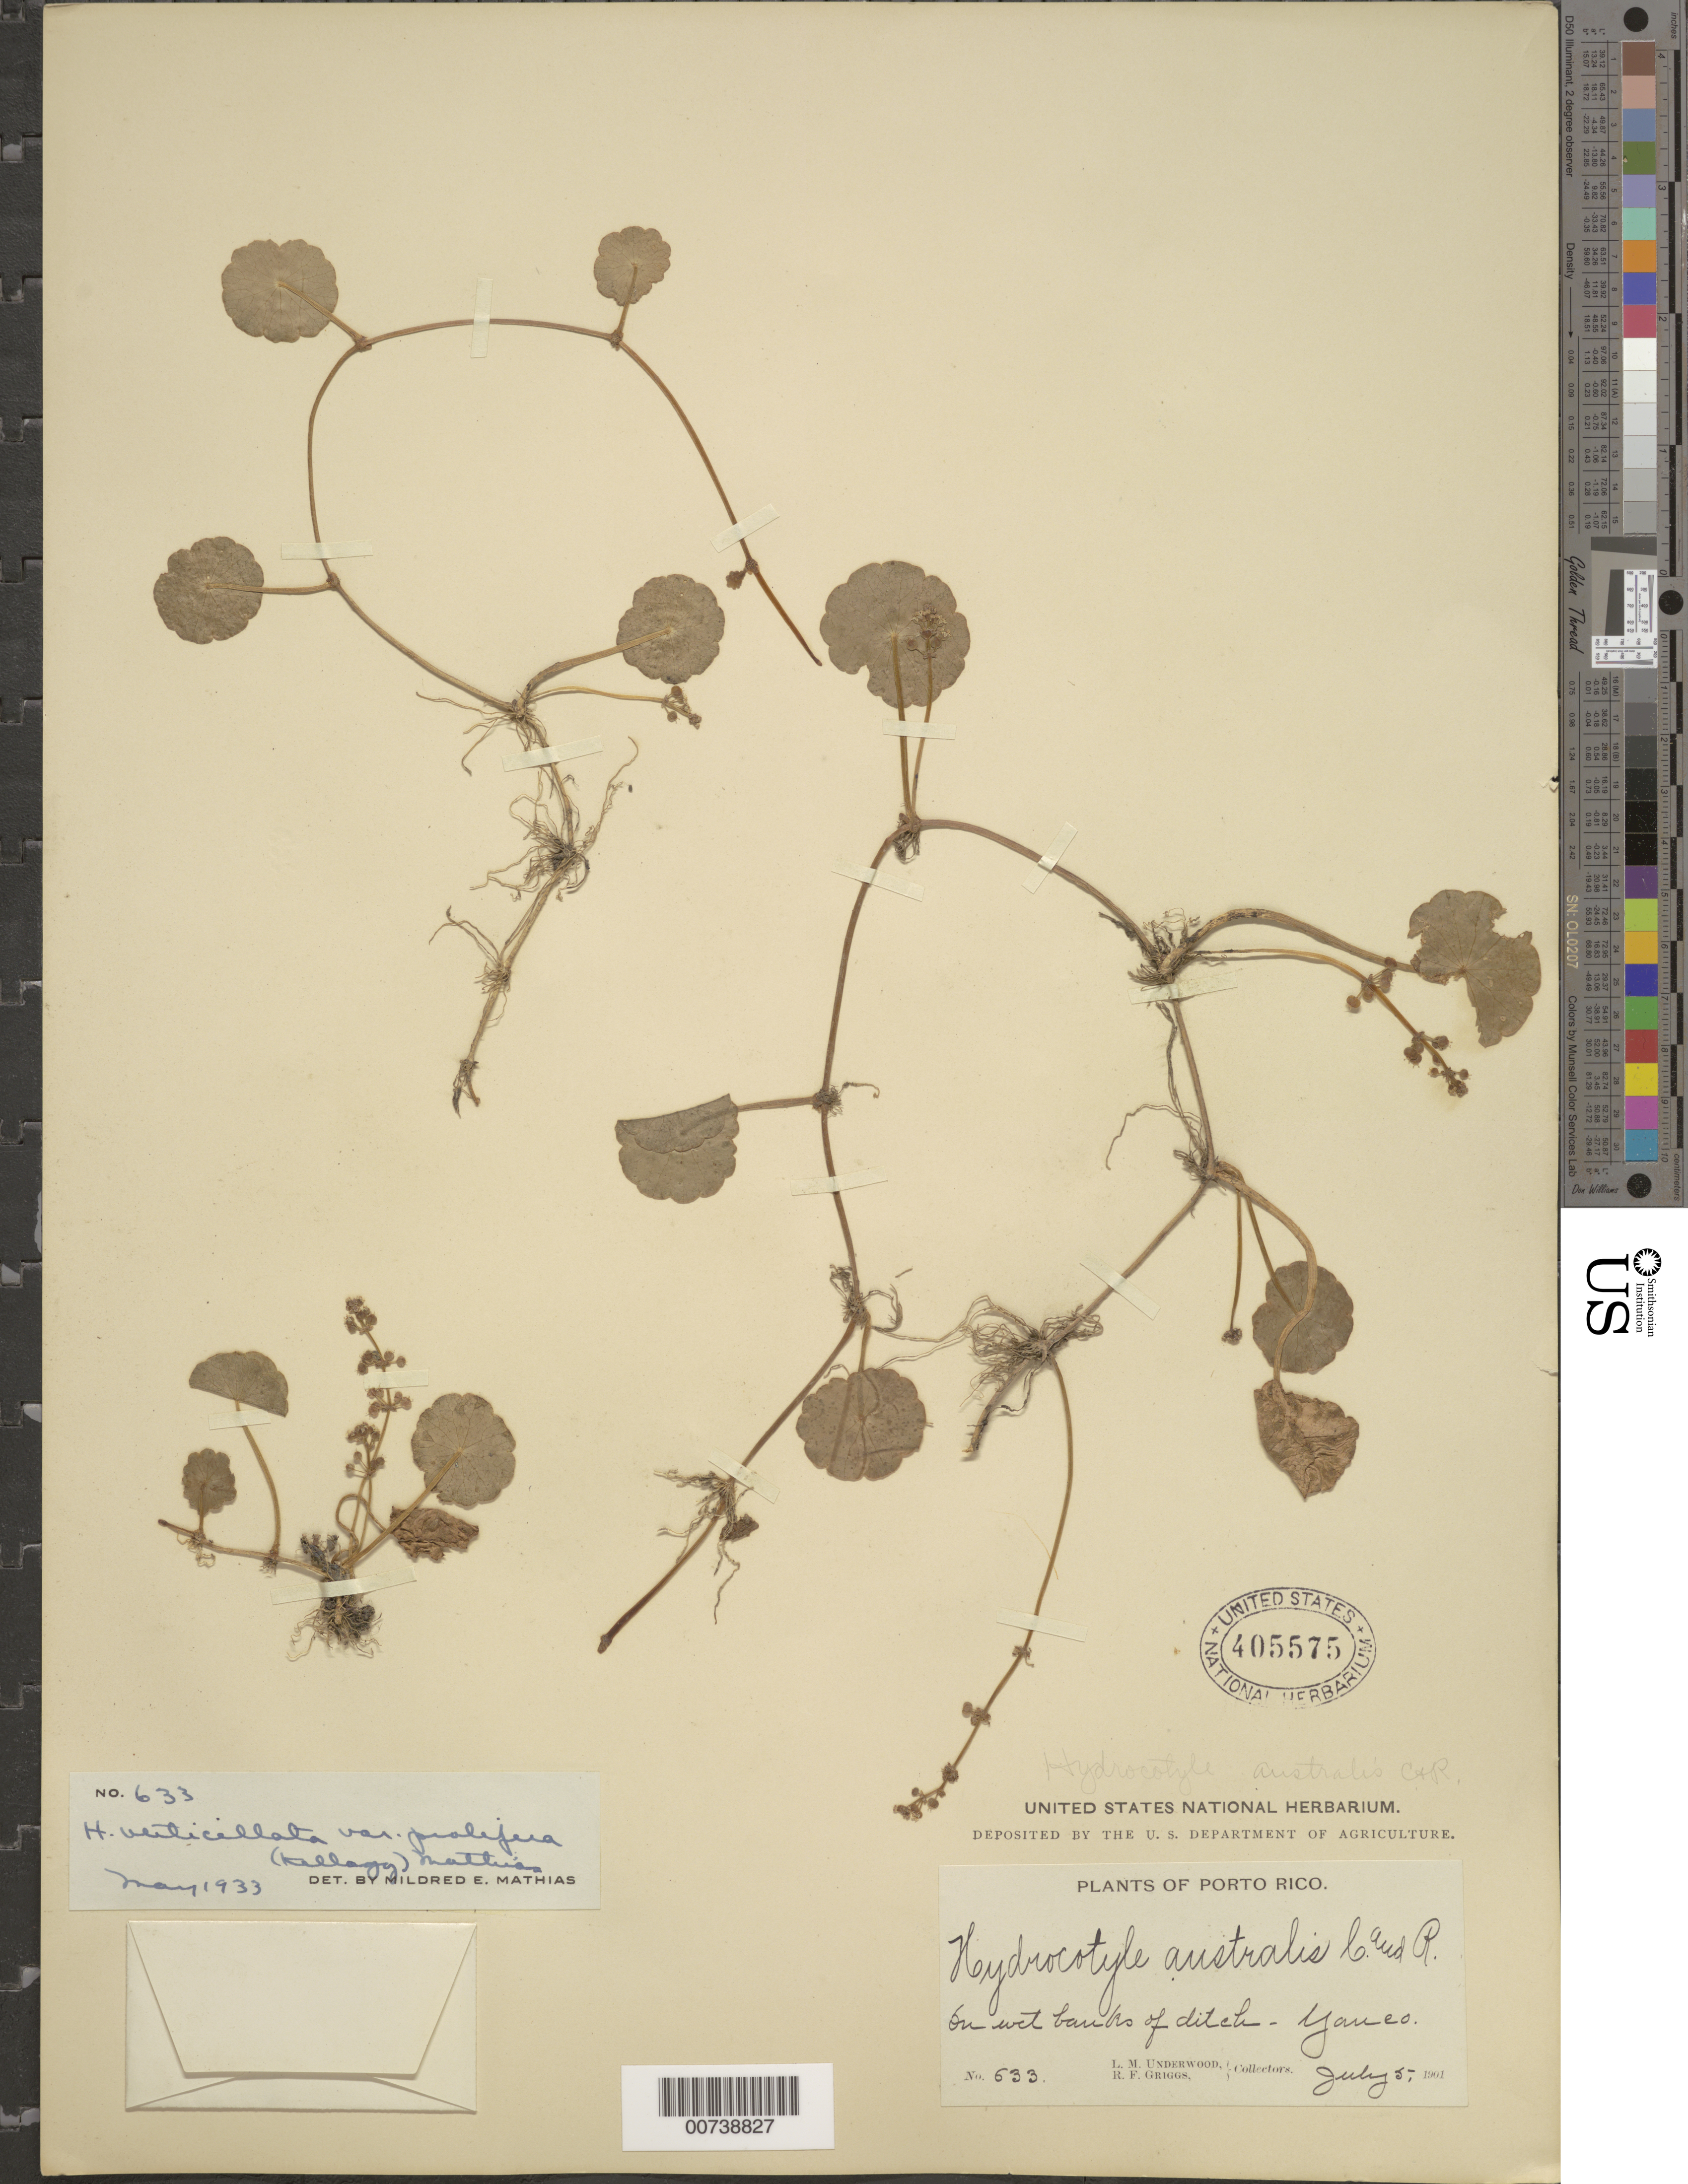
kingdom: Plantae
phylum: Tracheophyta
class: Magnoliopsida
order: Apiales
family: Araliaceae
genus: Hydrocotyle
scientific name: Hydrocotyle verticillata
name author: Thunb.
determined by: Mathias, M. E.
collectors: L. M. Underwood & R. F. Griggs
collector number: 633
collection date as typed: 05 Jul 1901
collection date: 1901-07-05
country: Puerto Rico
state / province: Yauco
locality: Yauco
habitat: On wet banks of ditch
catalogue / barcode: US 405575